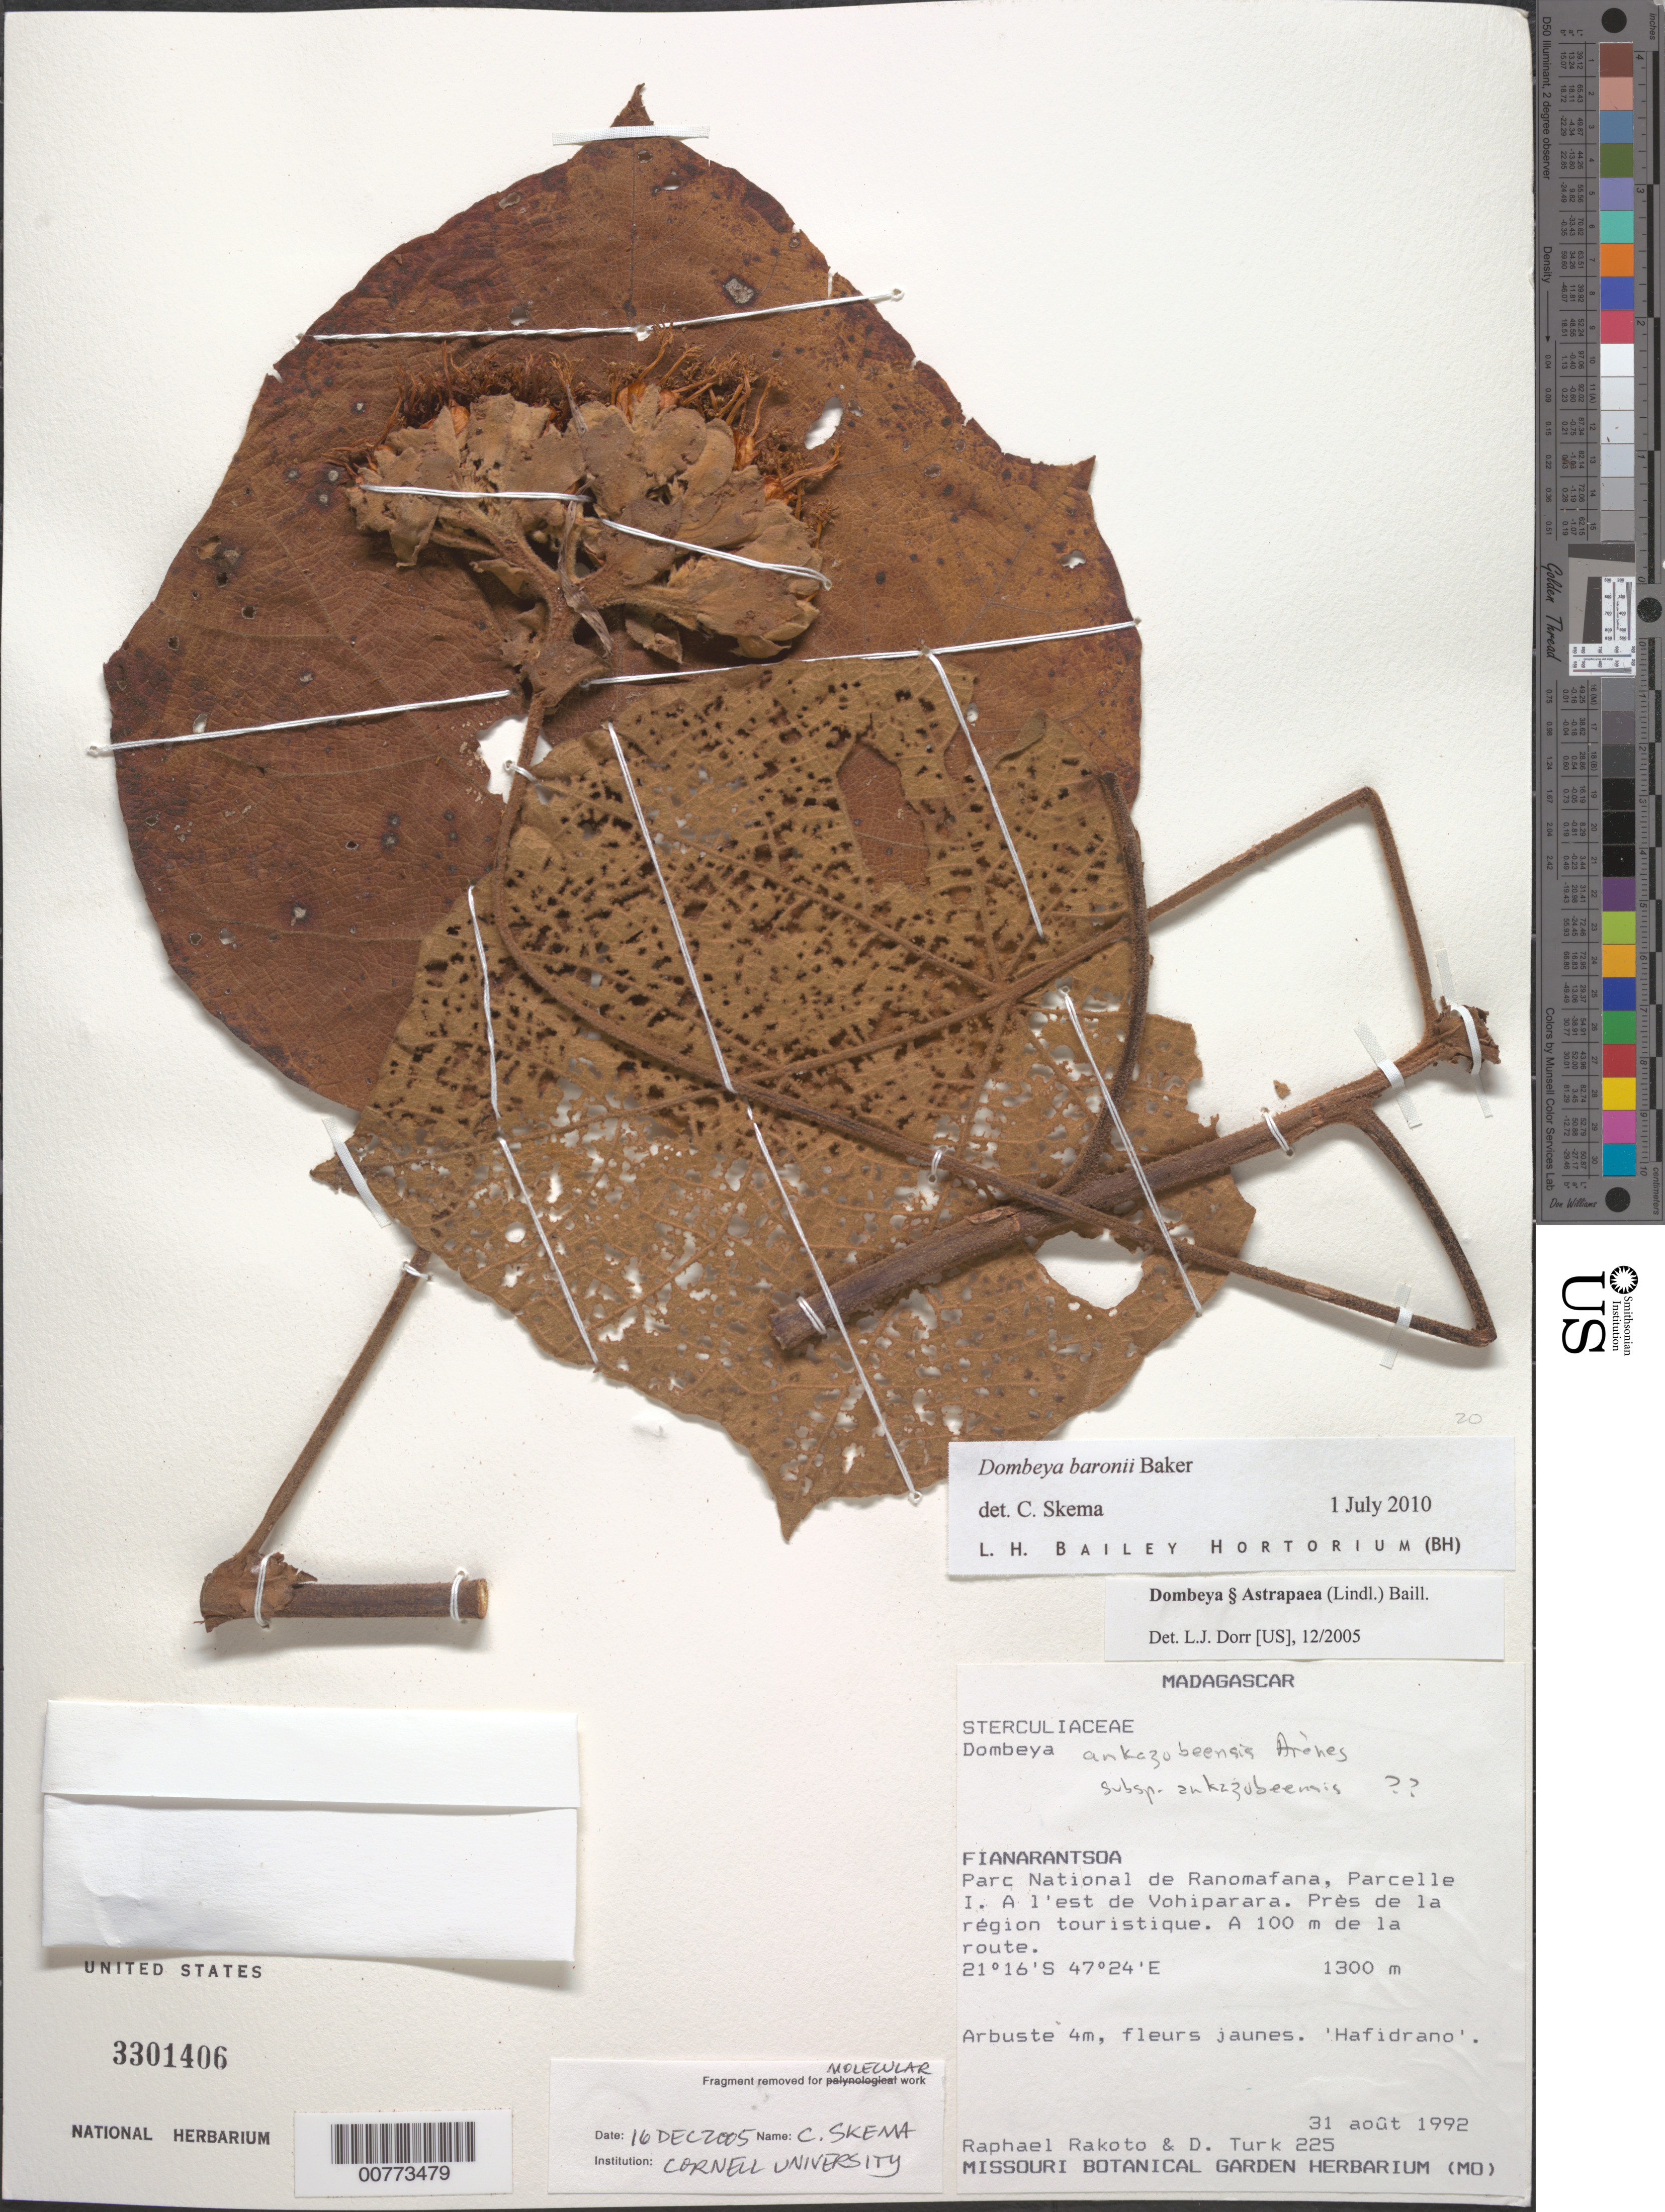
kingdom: Plantae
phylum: Tracheophyta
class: Magnoliopsida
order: Malvales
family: Malvaceae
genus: Dombeya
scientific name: Dombeya baronii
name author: Baker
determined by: Skema, C. K.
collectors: R. Rakoto & D. Turk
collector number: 225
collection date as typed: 31 Aug 1992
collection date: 1992-08-31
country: Madagascar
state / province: Vatovavy Fitovinany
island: Madagascar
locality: Parc National de Ranomafana, Parcelle I. E de Vohiparara. Près de la région touristique. A 100 m de la route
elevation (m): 1300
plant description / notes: Common name: Hafidrano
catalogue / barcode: US 3301406